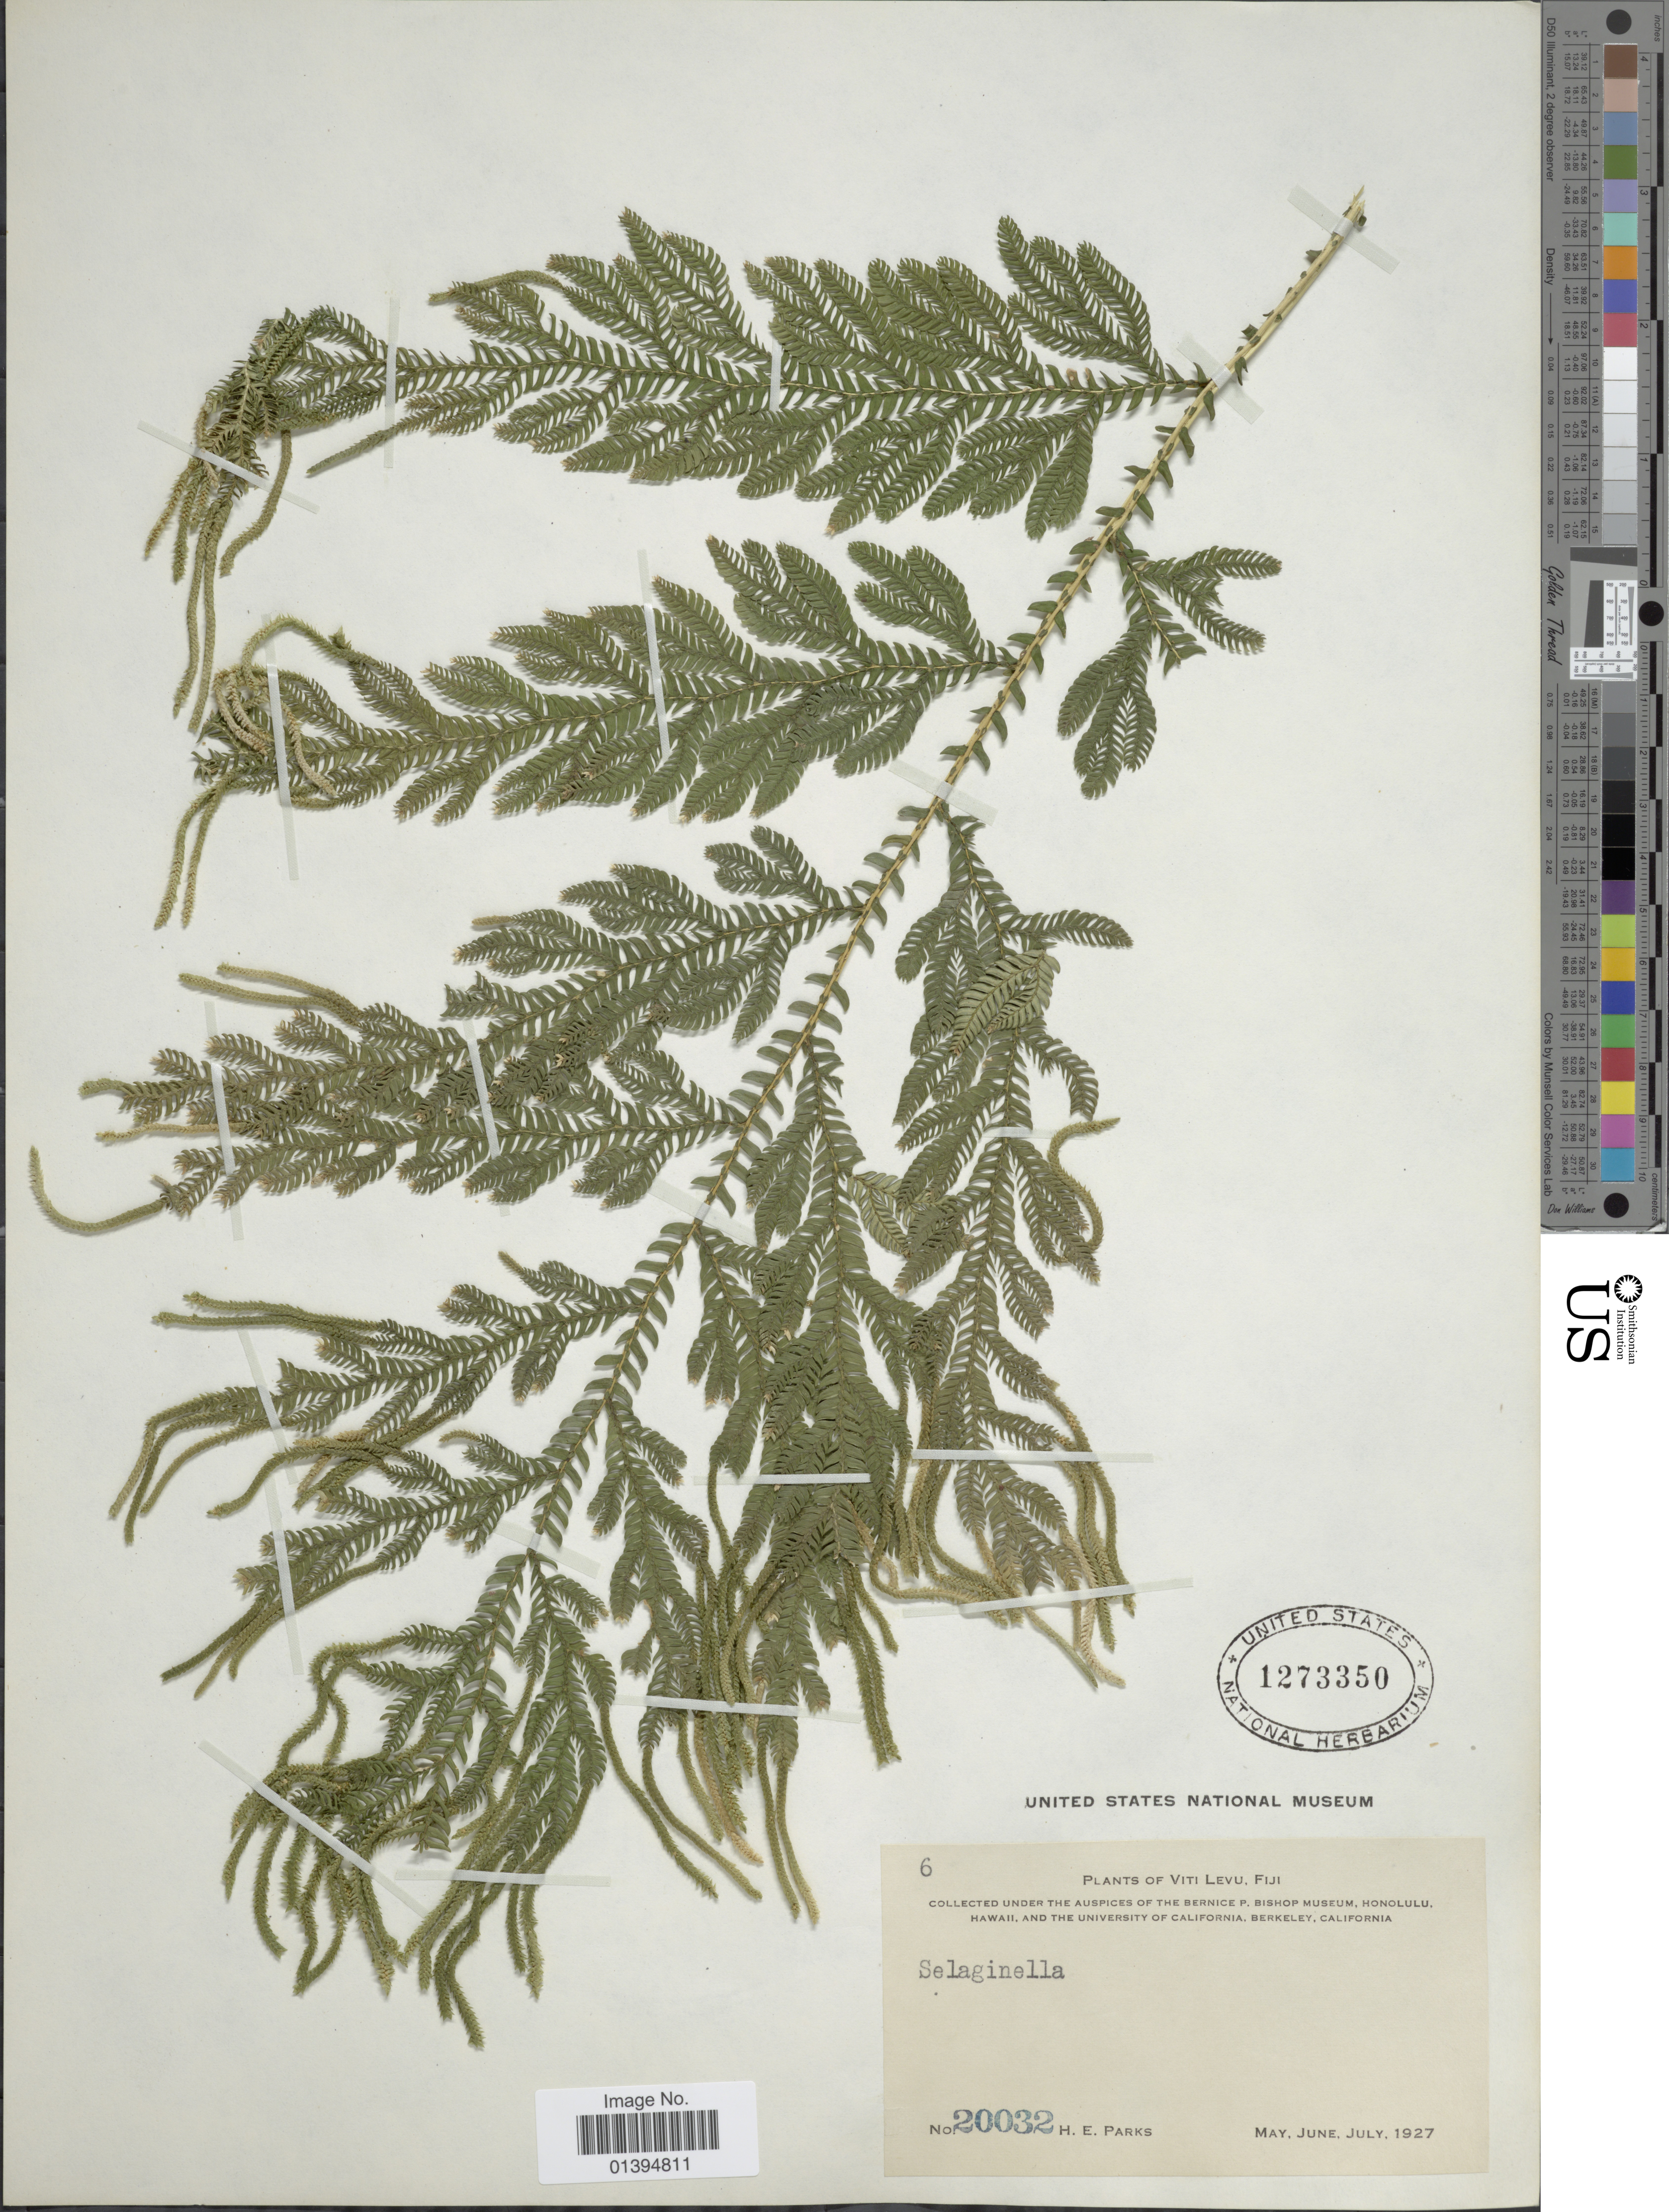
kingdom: Plantae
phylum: Tracheophyta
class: Lycopodiopsida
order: Selaginellales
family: Selaginellaceae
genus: Selaginella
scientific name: Selaginella sp.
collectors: H. E. Parks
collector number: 20032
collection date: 1927-05/1927-07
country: Fiji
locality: Viti Levu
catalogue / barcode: US 1273350